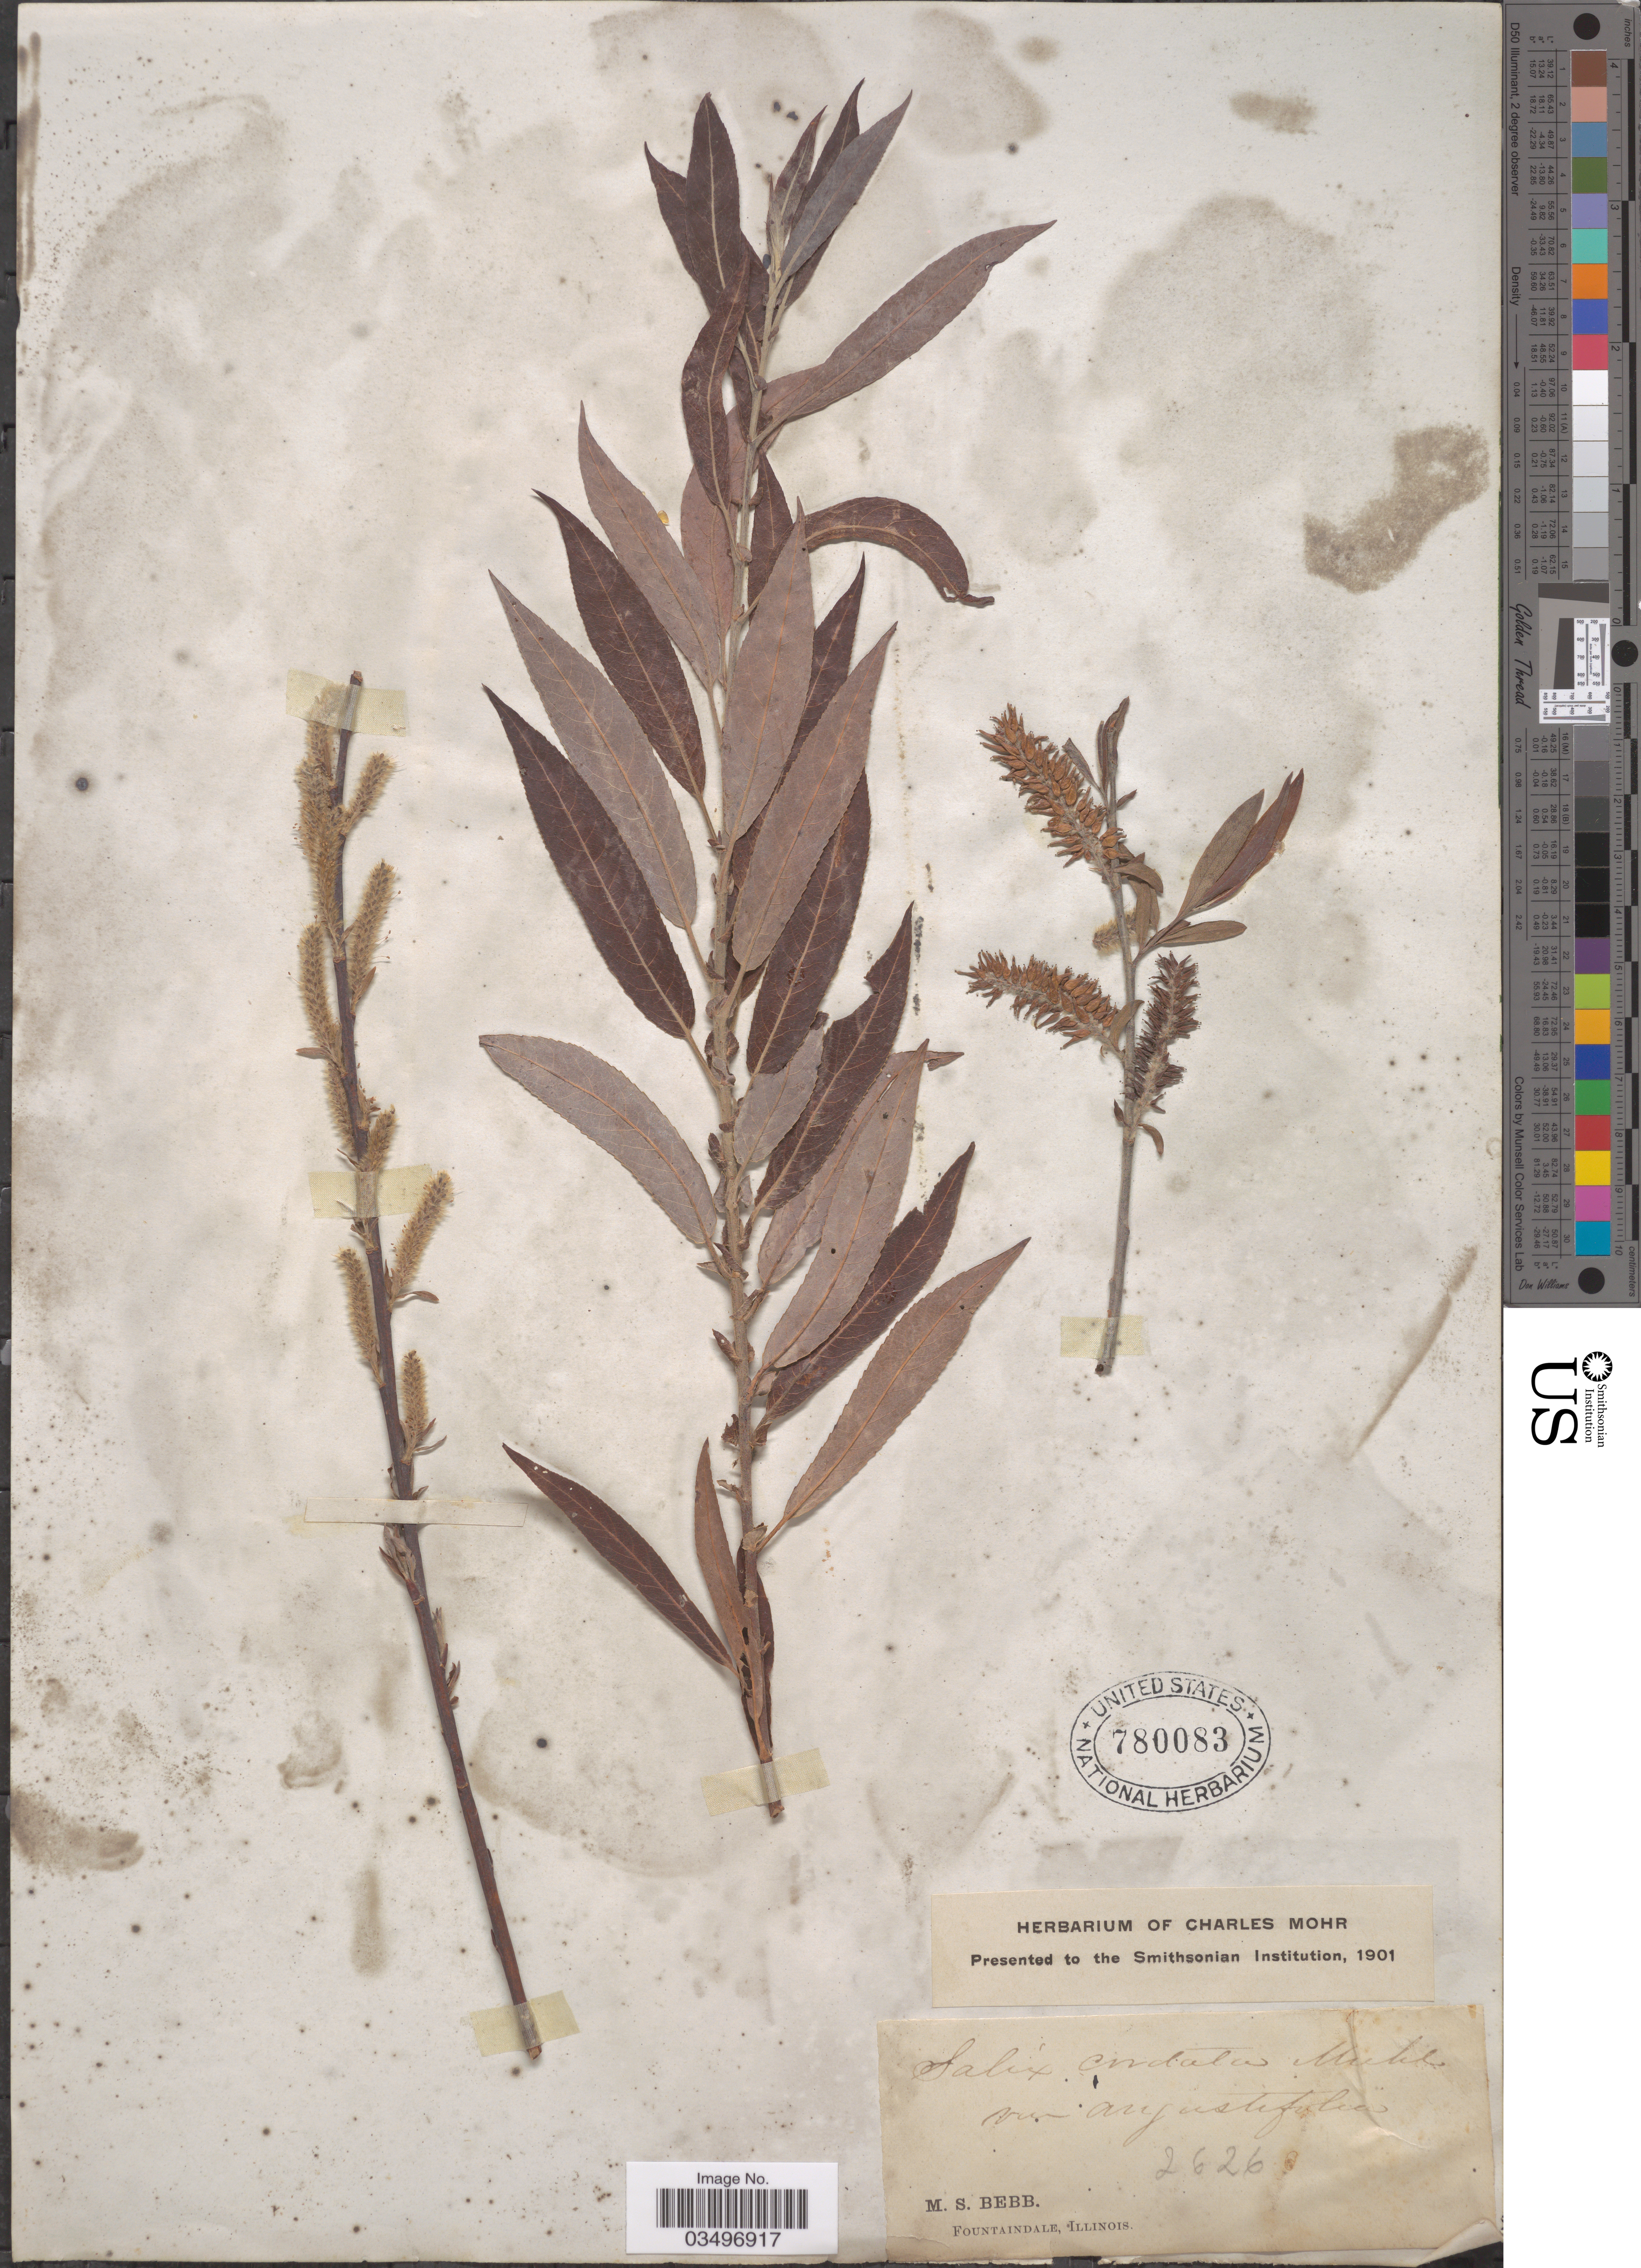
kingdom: Plantae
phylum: Tracheophyta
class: Magnoliopsida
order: Malpighiales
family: Salicaceae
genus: Salix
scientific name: Salix eriocephala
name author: Michx.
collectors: M. Bebb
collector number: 2626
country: United States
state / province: Illinois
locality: Fountaindale.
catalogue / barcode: US 780083